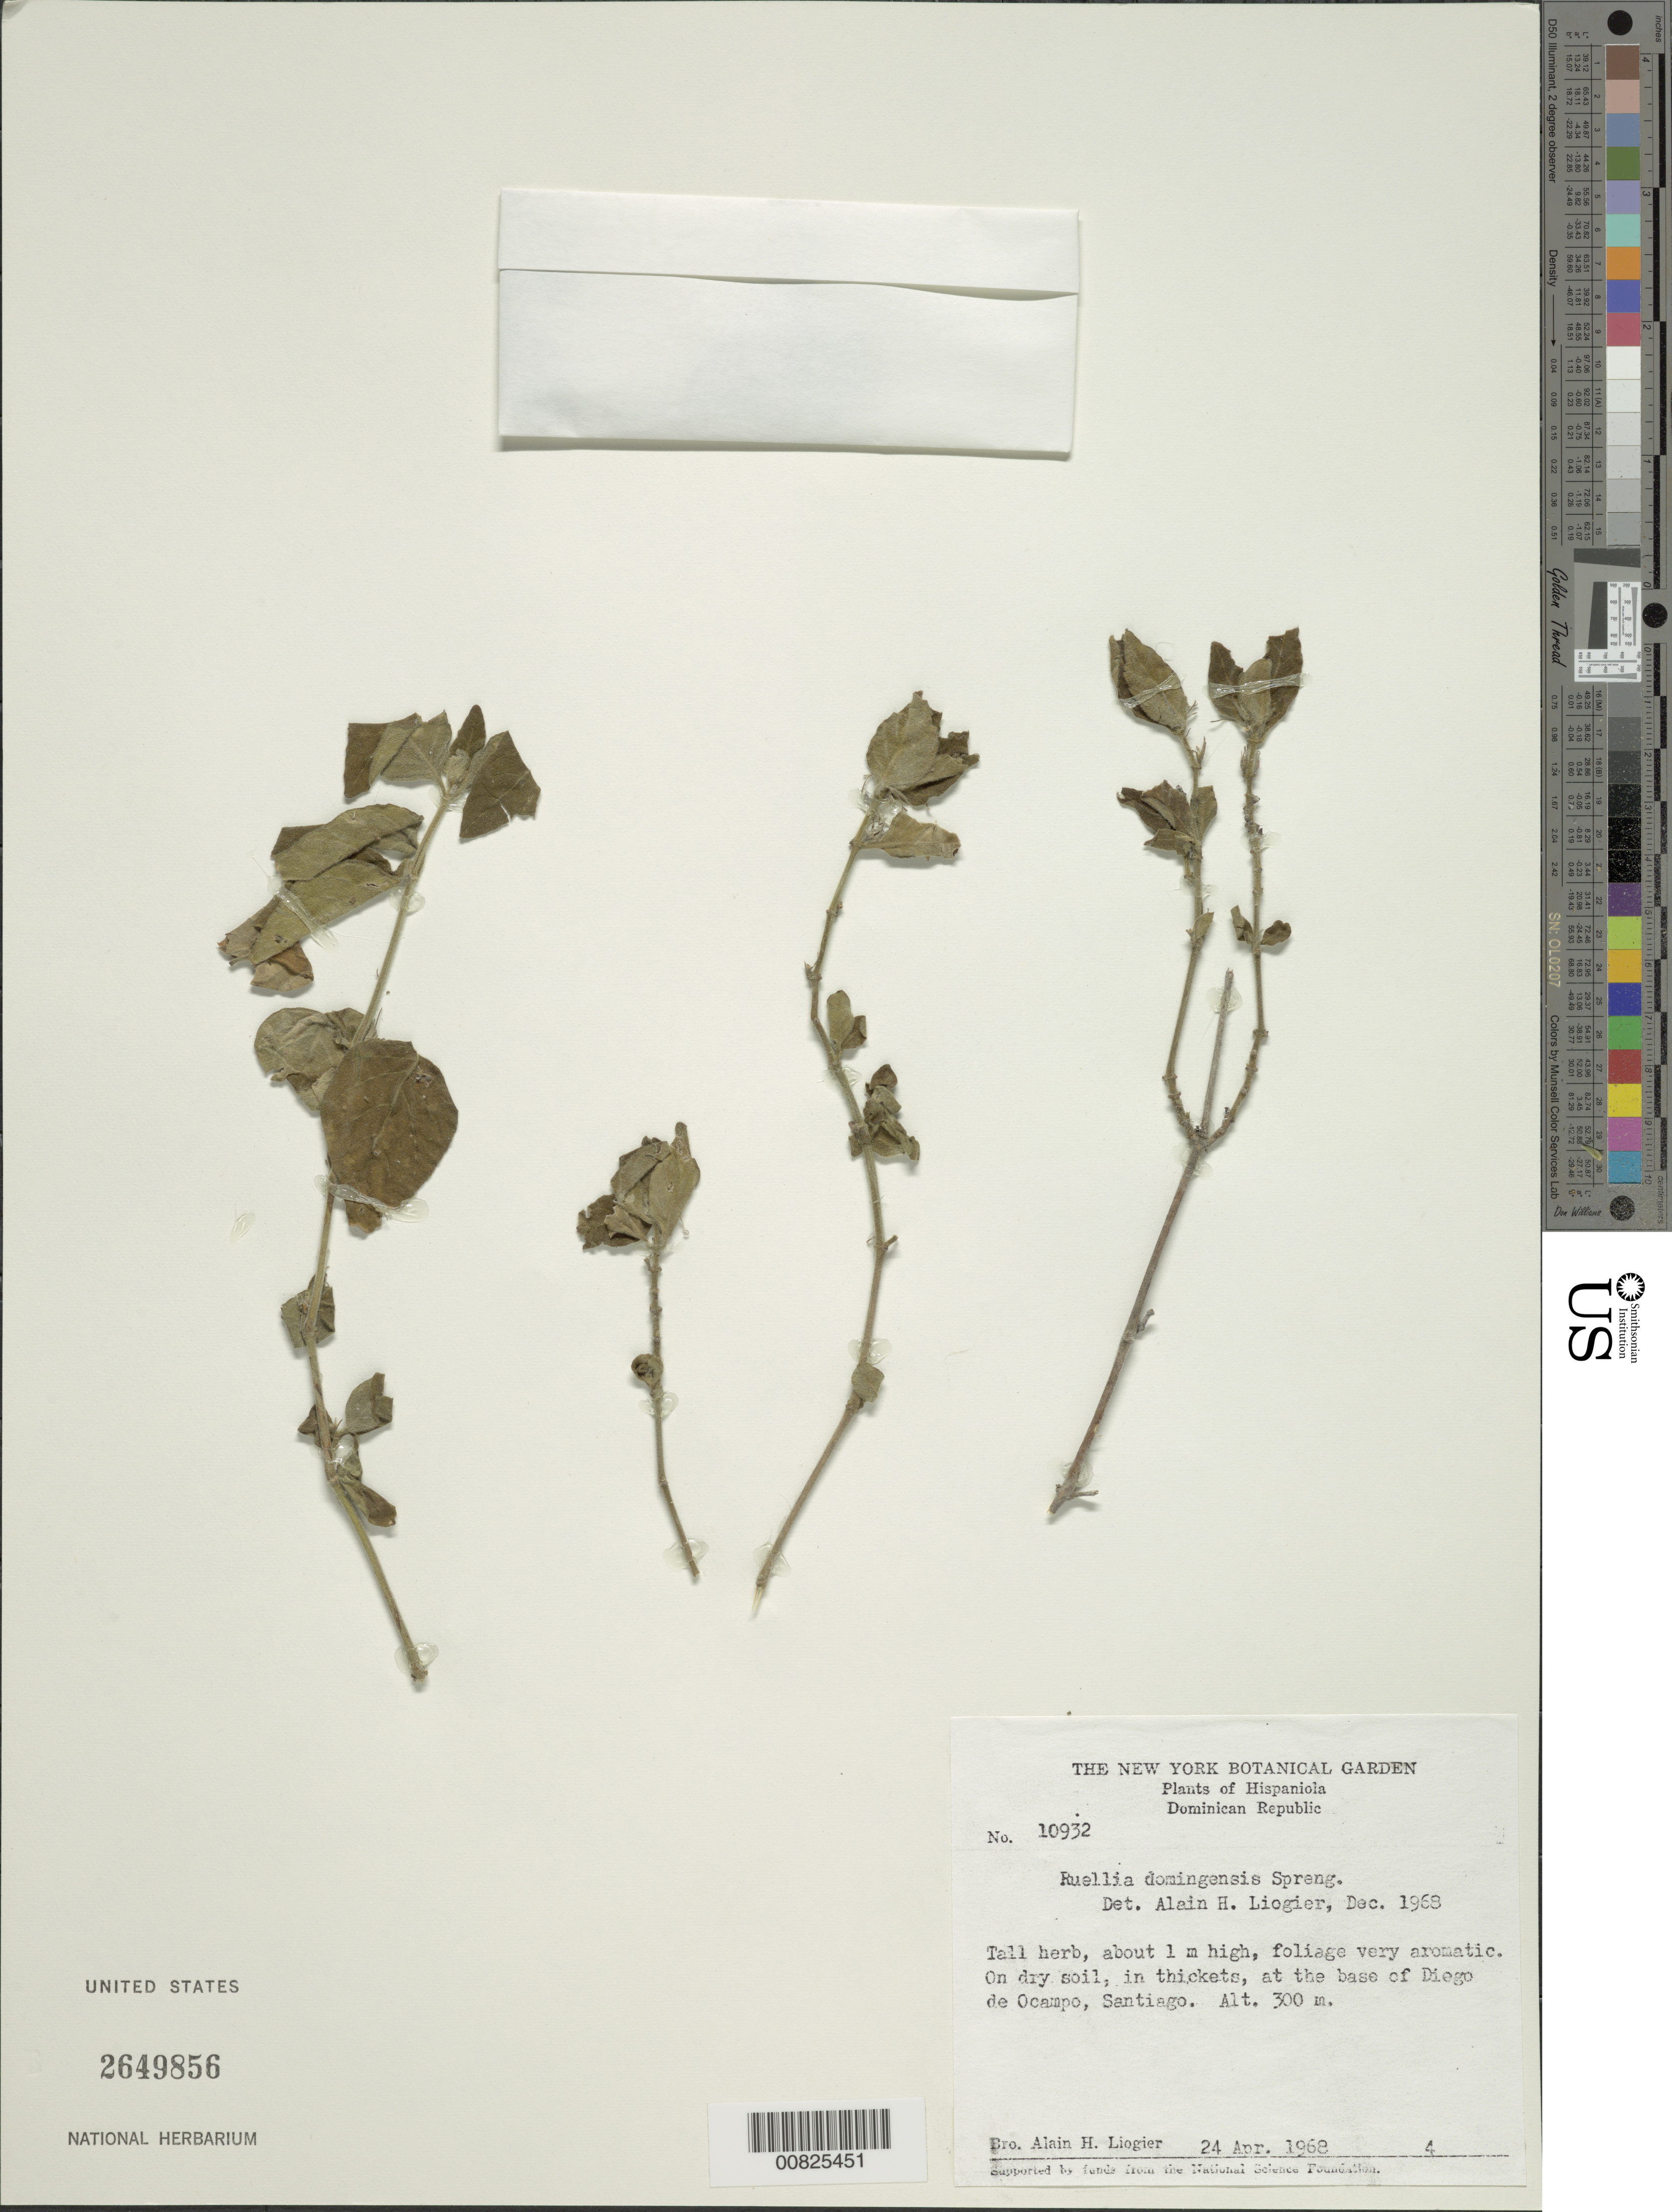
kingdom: Plantae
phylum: Tracheophyta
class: Magnoliopsida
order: Lamiales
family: Acanthaceae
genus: Ruellia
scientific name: Ruellia domingensis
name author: Spreng. ex Nees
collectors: A. H. Liogier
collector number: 10932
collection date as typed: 24 Apr 1968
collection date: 1968-04-24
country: Dominican Republic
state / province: Santiago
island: Hispaniola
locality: At the base of Diego de Ocampo, Santiago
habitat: On dry soil, in thickets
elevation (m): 300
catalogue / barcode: US 2649856